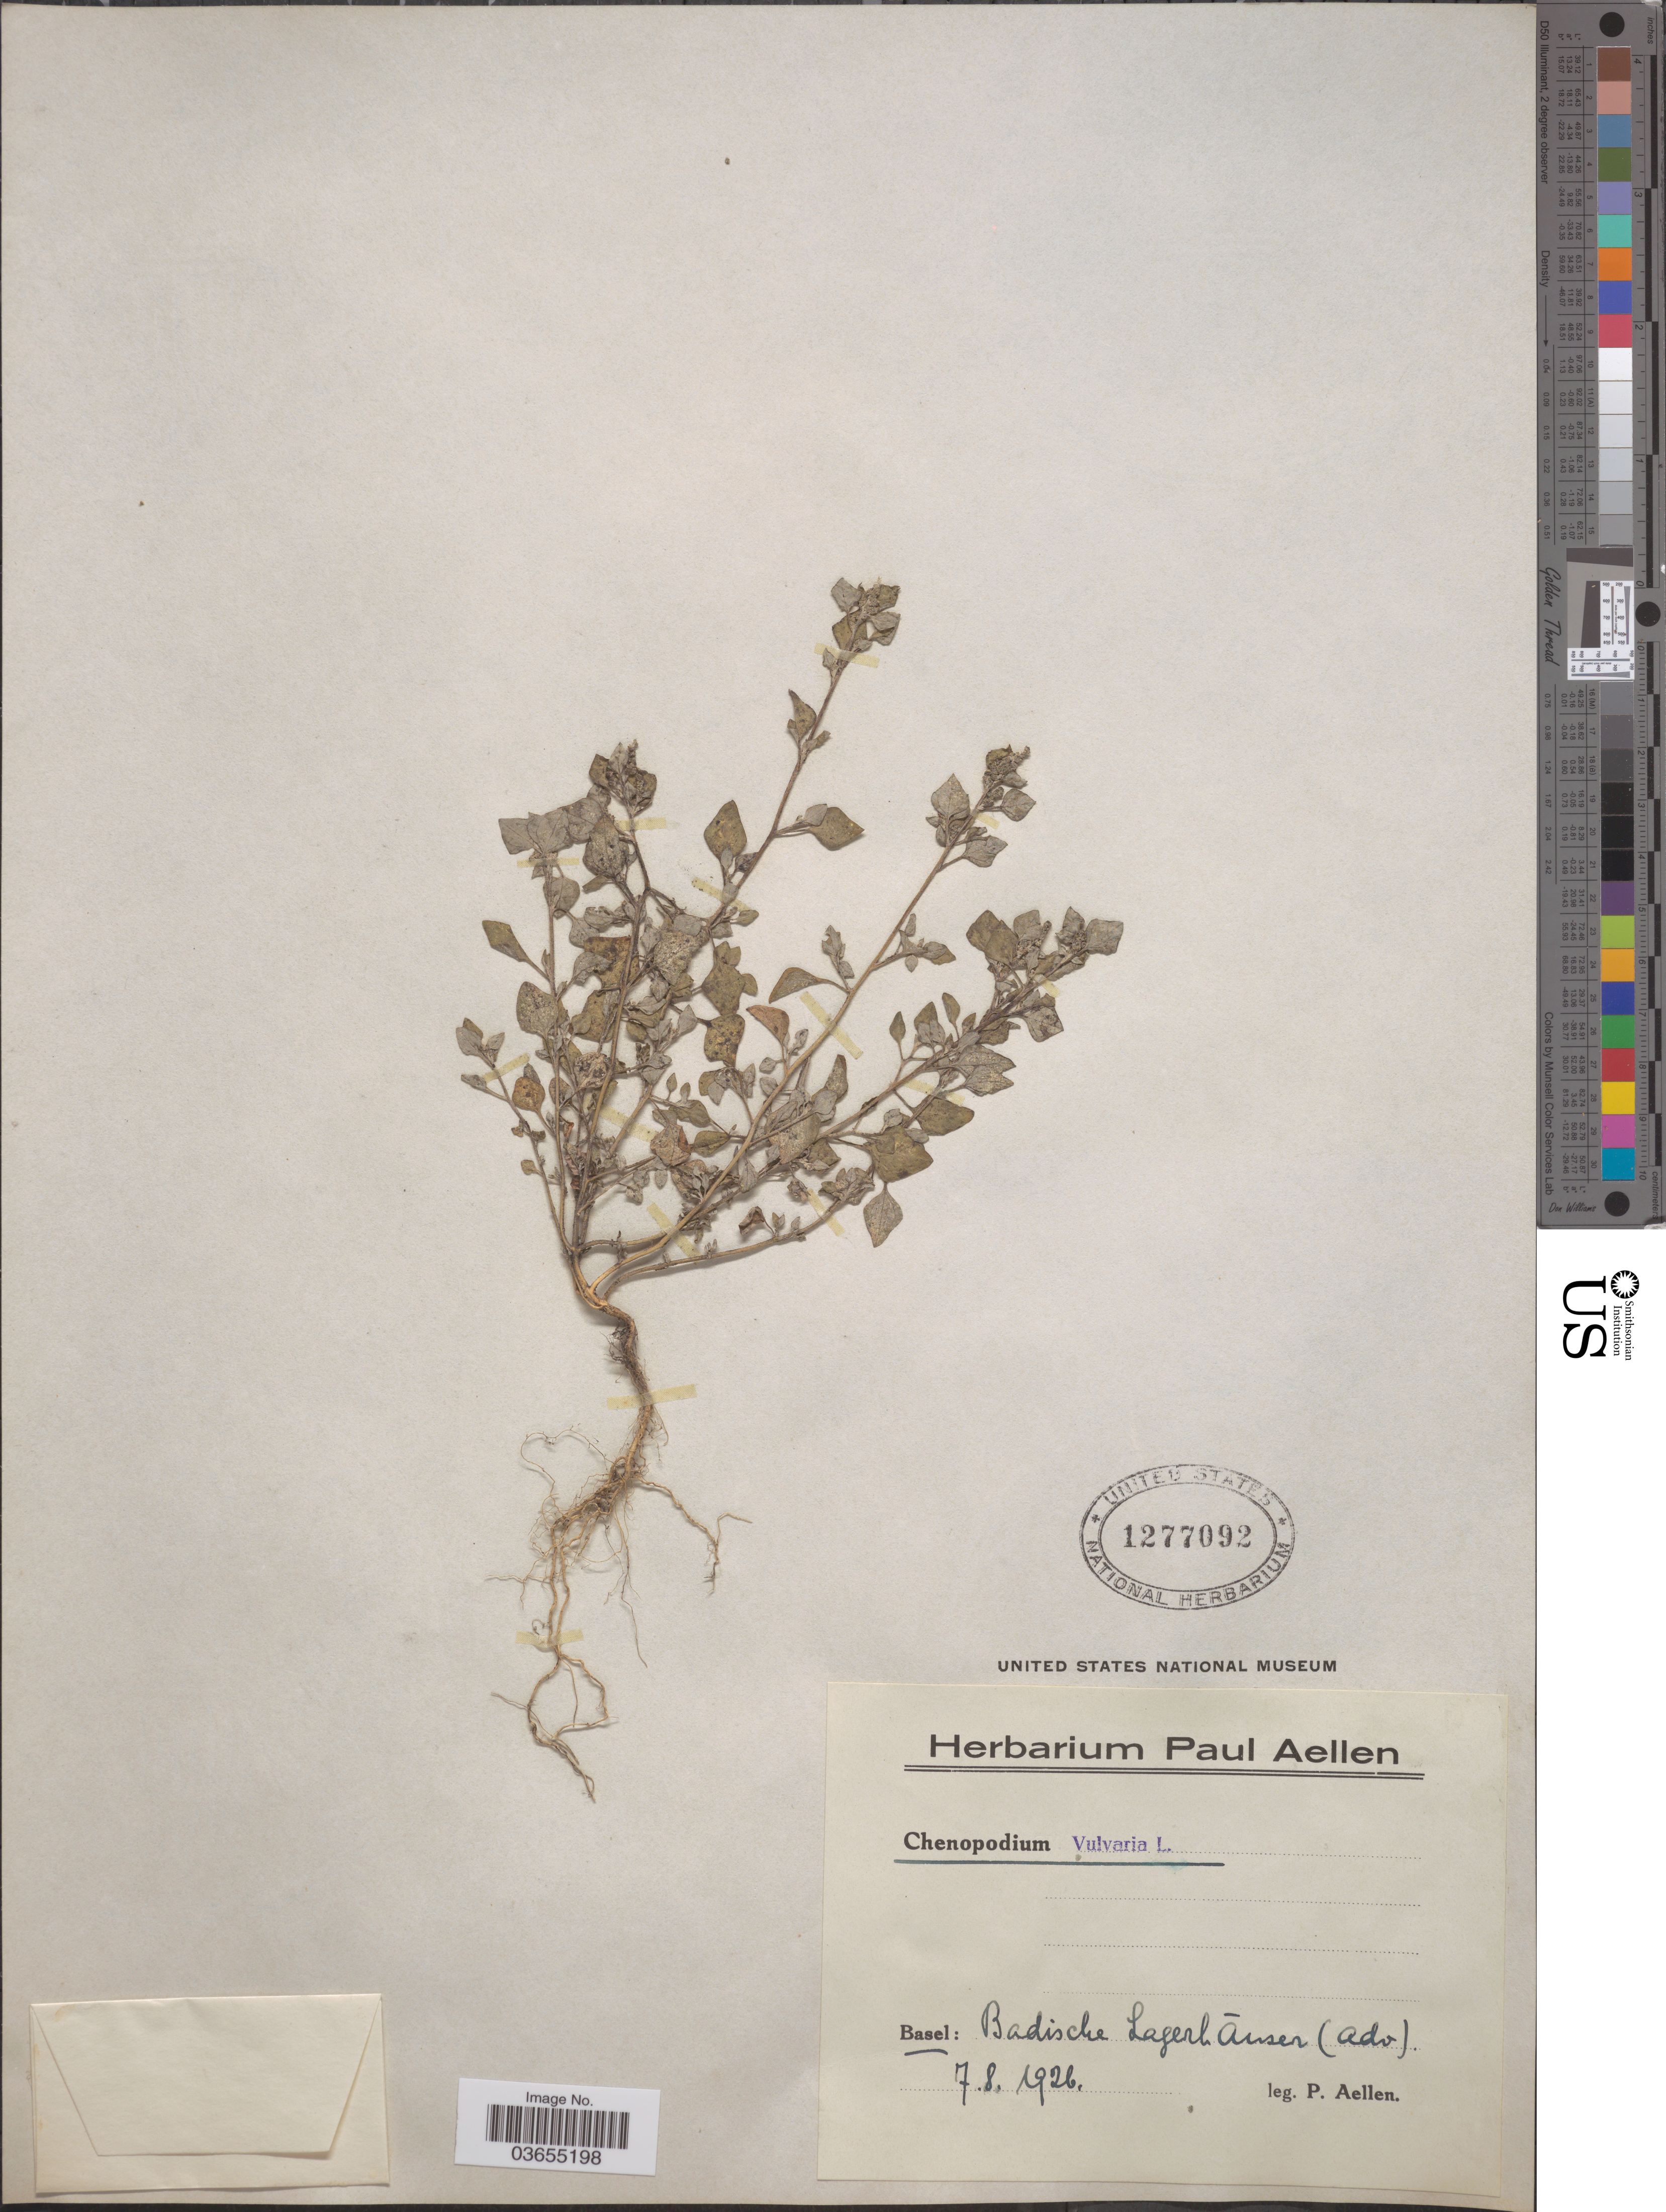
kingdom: Plantae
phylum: Tracheophyta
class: Magnoliopsida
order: Caryophyllales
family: Amaranthaceae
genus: Chenopodium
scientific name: Chenopodium vulvaria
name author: L.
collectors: P. Aellen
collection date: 1926-08-07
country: Switzerland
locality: Basel: Badische Lagerhauser (Adv.).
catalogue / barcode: US 1277092